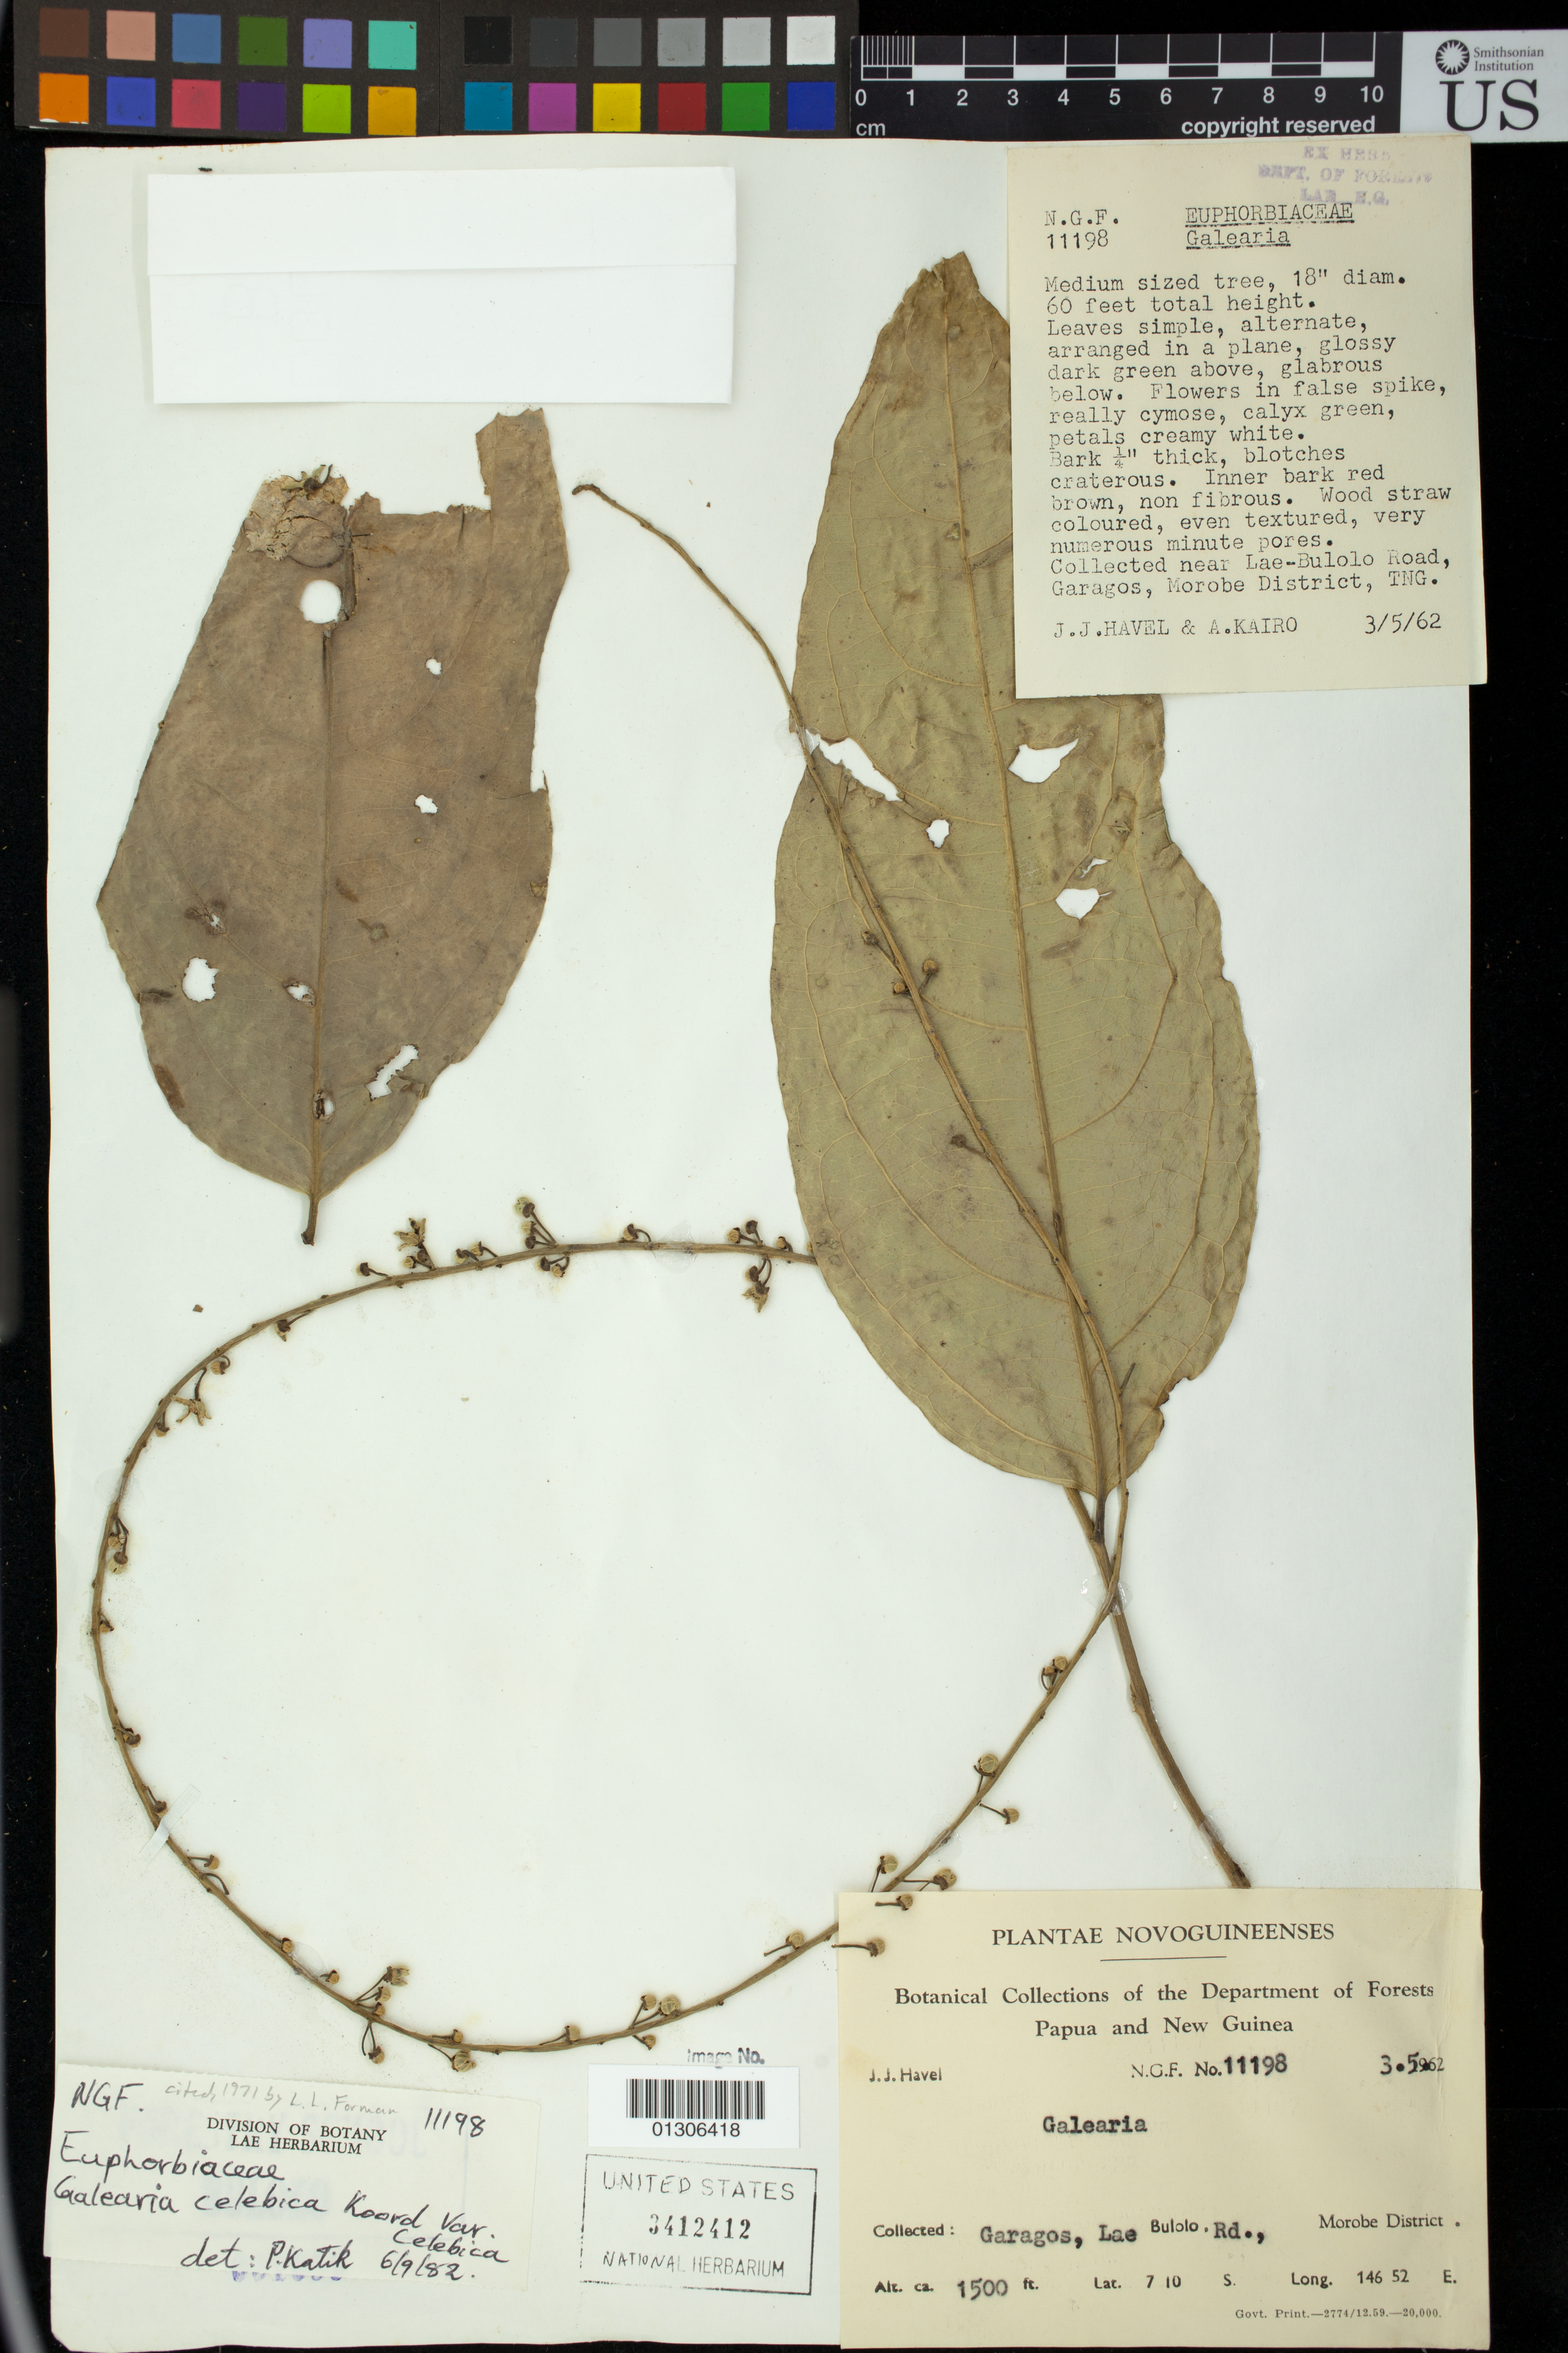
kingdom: Plantae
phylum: Tracheophyta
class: Magnoliopsida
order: Malpighiales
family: Pandaceae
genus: Galearia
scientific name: Galearia celebica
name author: Koord.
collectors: J. Havel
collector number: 11198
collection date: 1962-03-05 or 1962-05-03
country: Papua New Guinea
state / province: Morobe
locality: Garagos, Lae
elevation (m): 457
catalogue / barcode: US 3412412